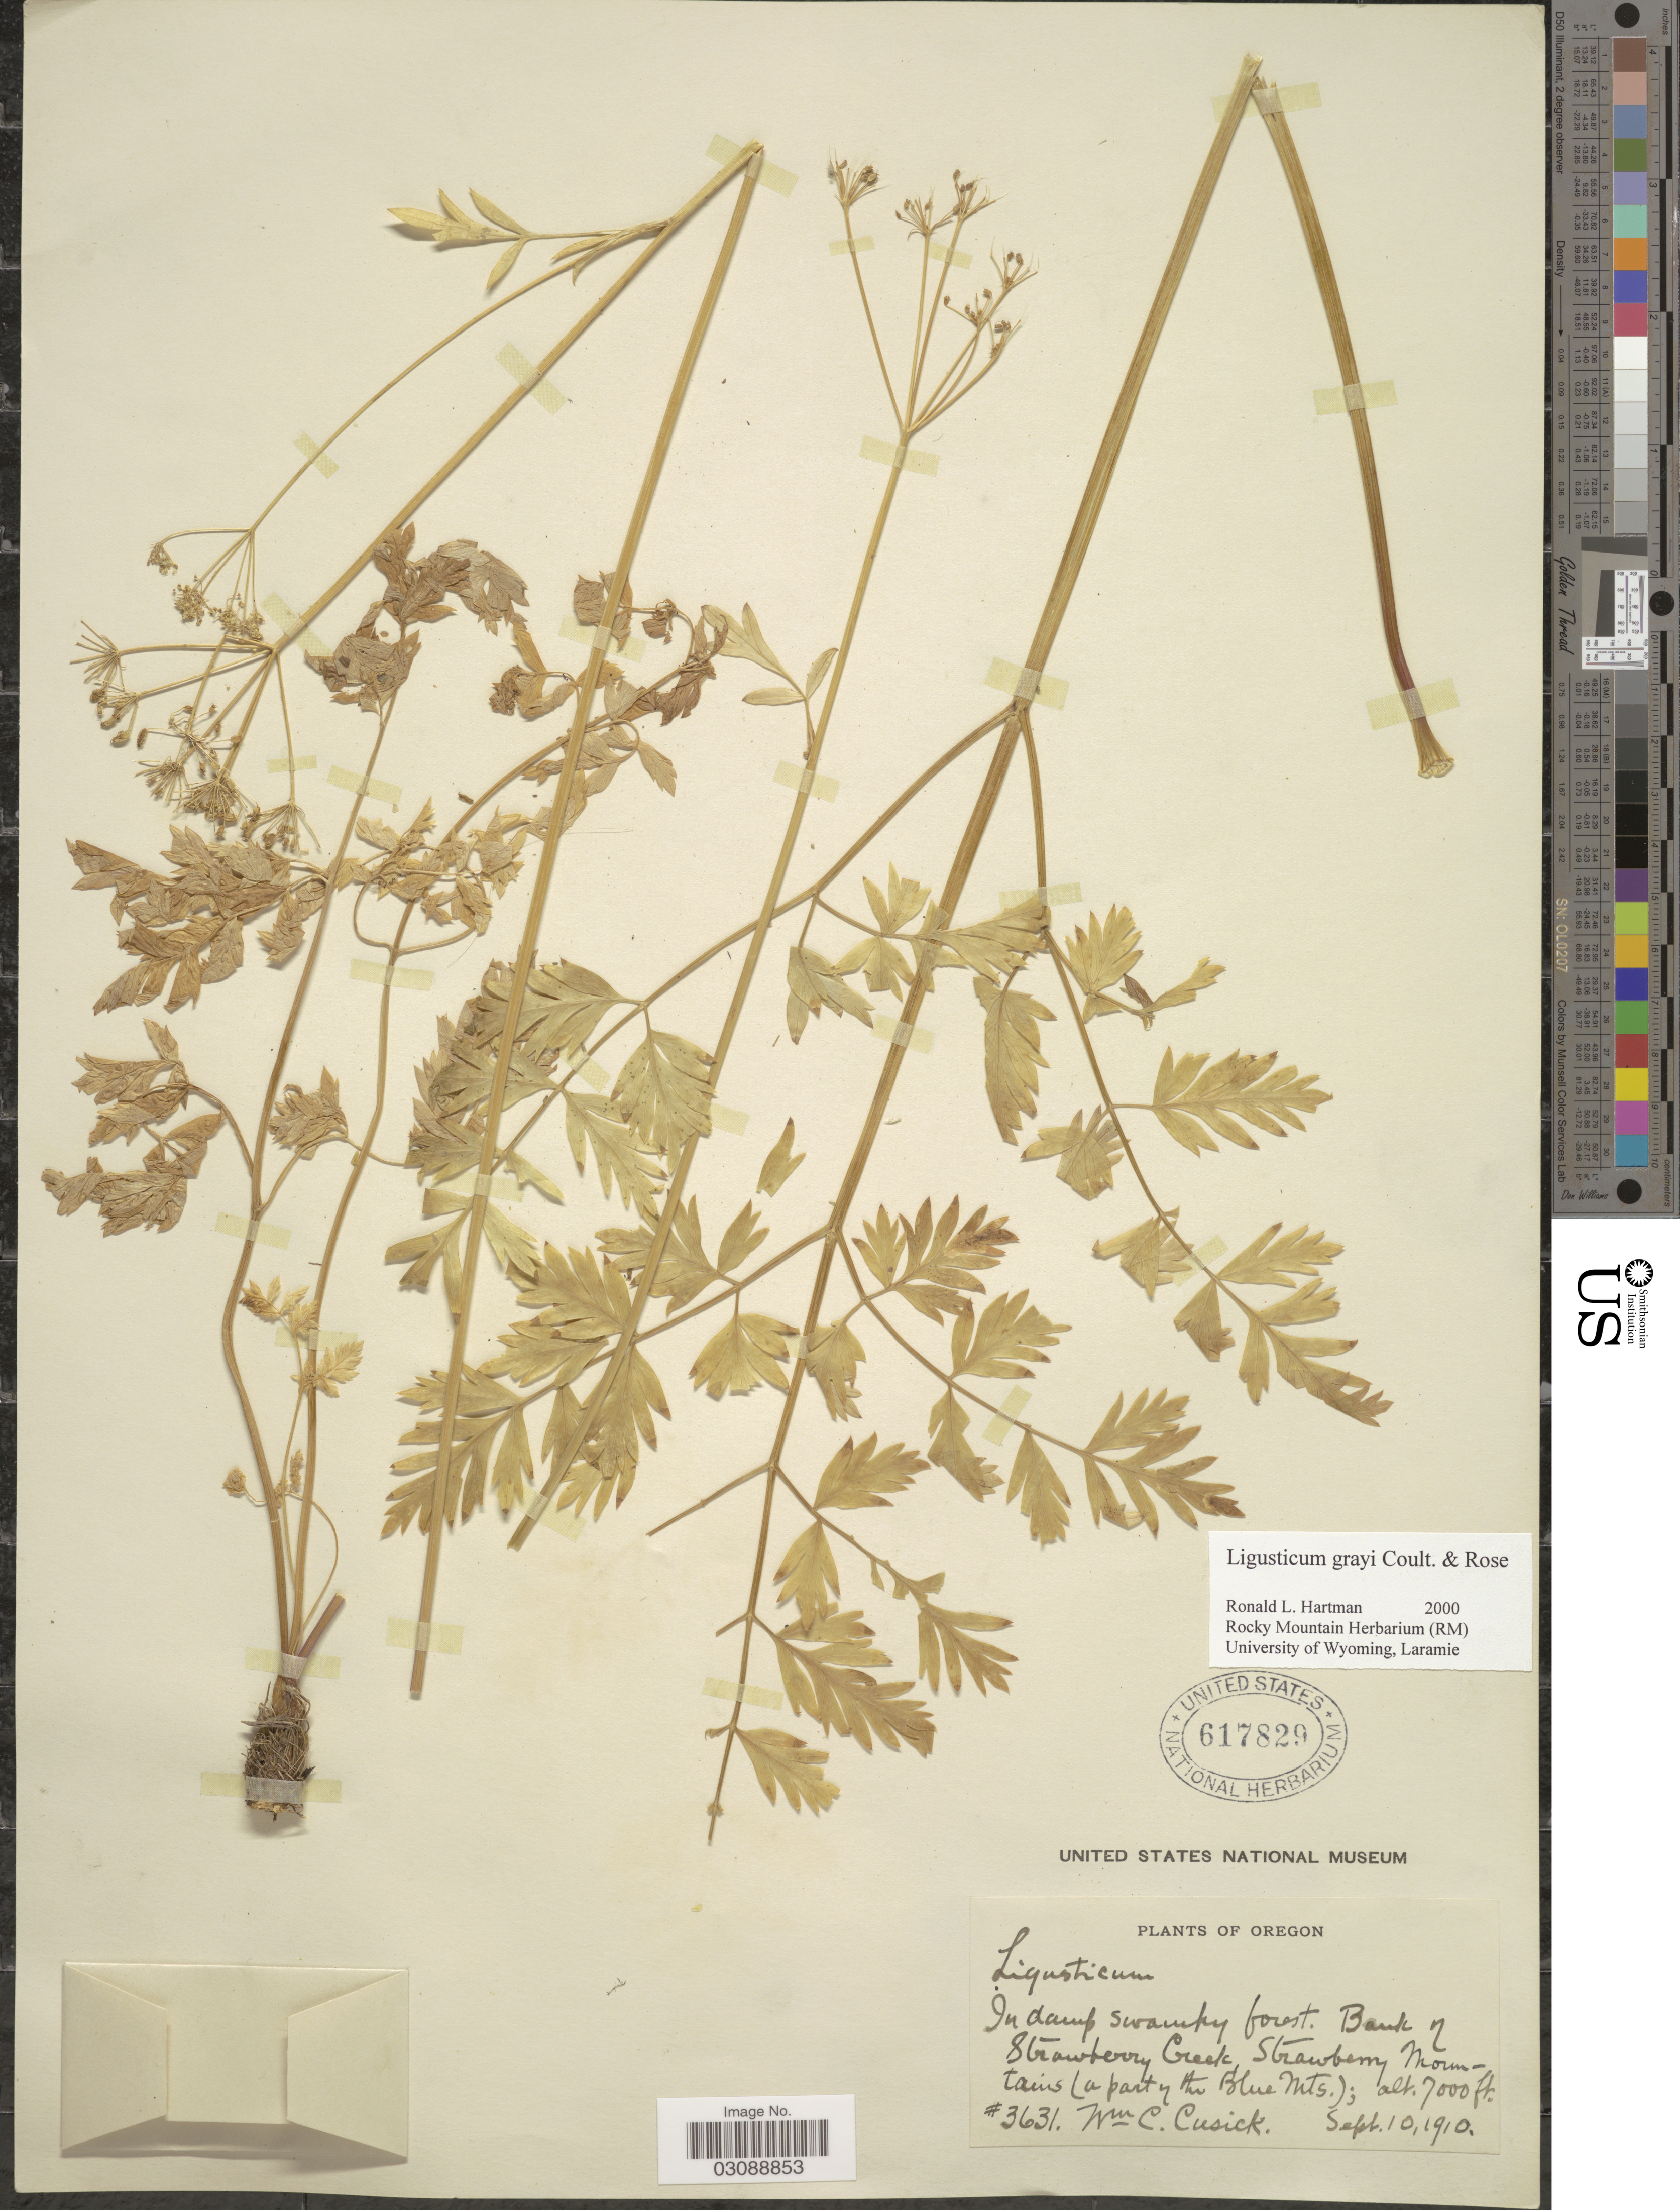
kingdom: Plantae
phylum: Tracheophyta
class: Magnoliopsida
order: Apiales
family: Apiaceae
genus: Ligusticum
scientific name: Ligusticum grayi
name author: J.M. Coult. & Rose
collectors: W. C. Cusick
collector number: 3631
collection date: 1910-09-10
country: United States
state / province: Oregon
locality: Bank of Strawberry Creek, Strawberry Mountains (a part of the Blue Mts.).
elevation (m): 2134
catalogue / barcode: US 617829